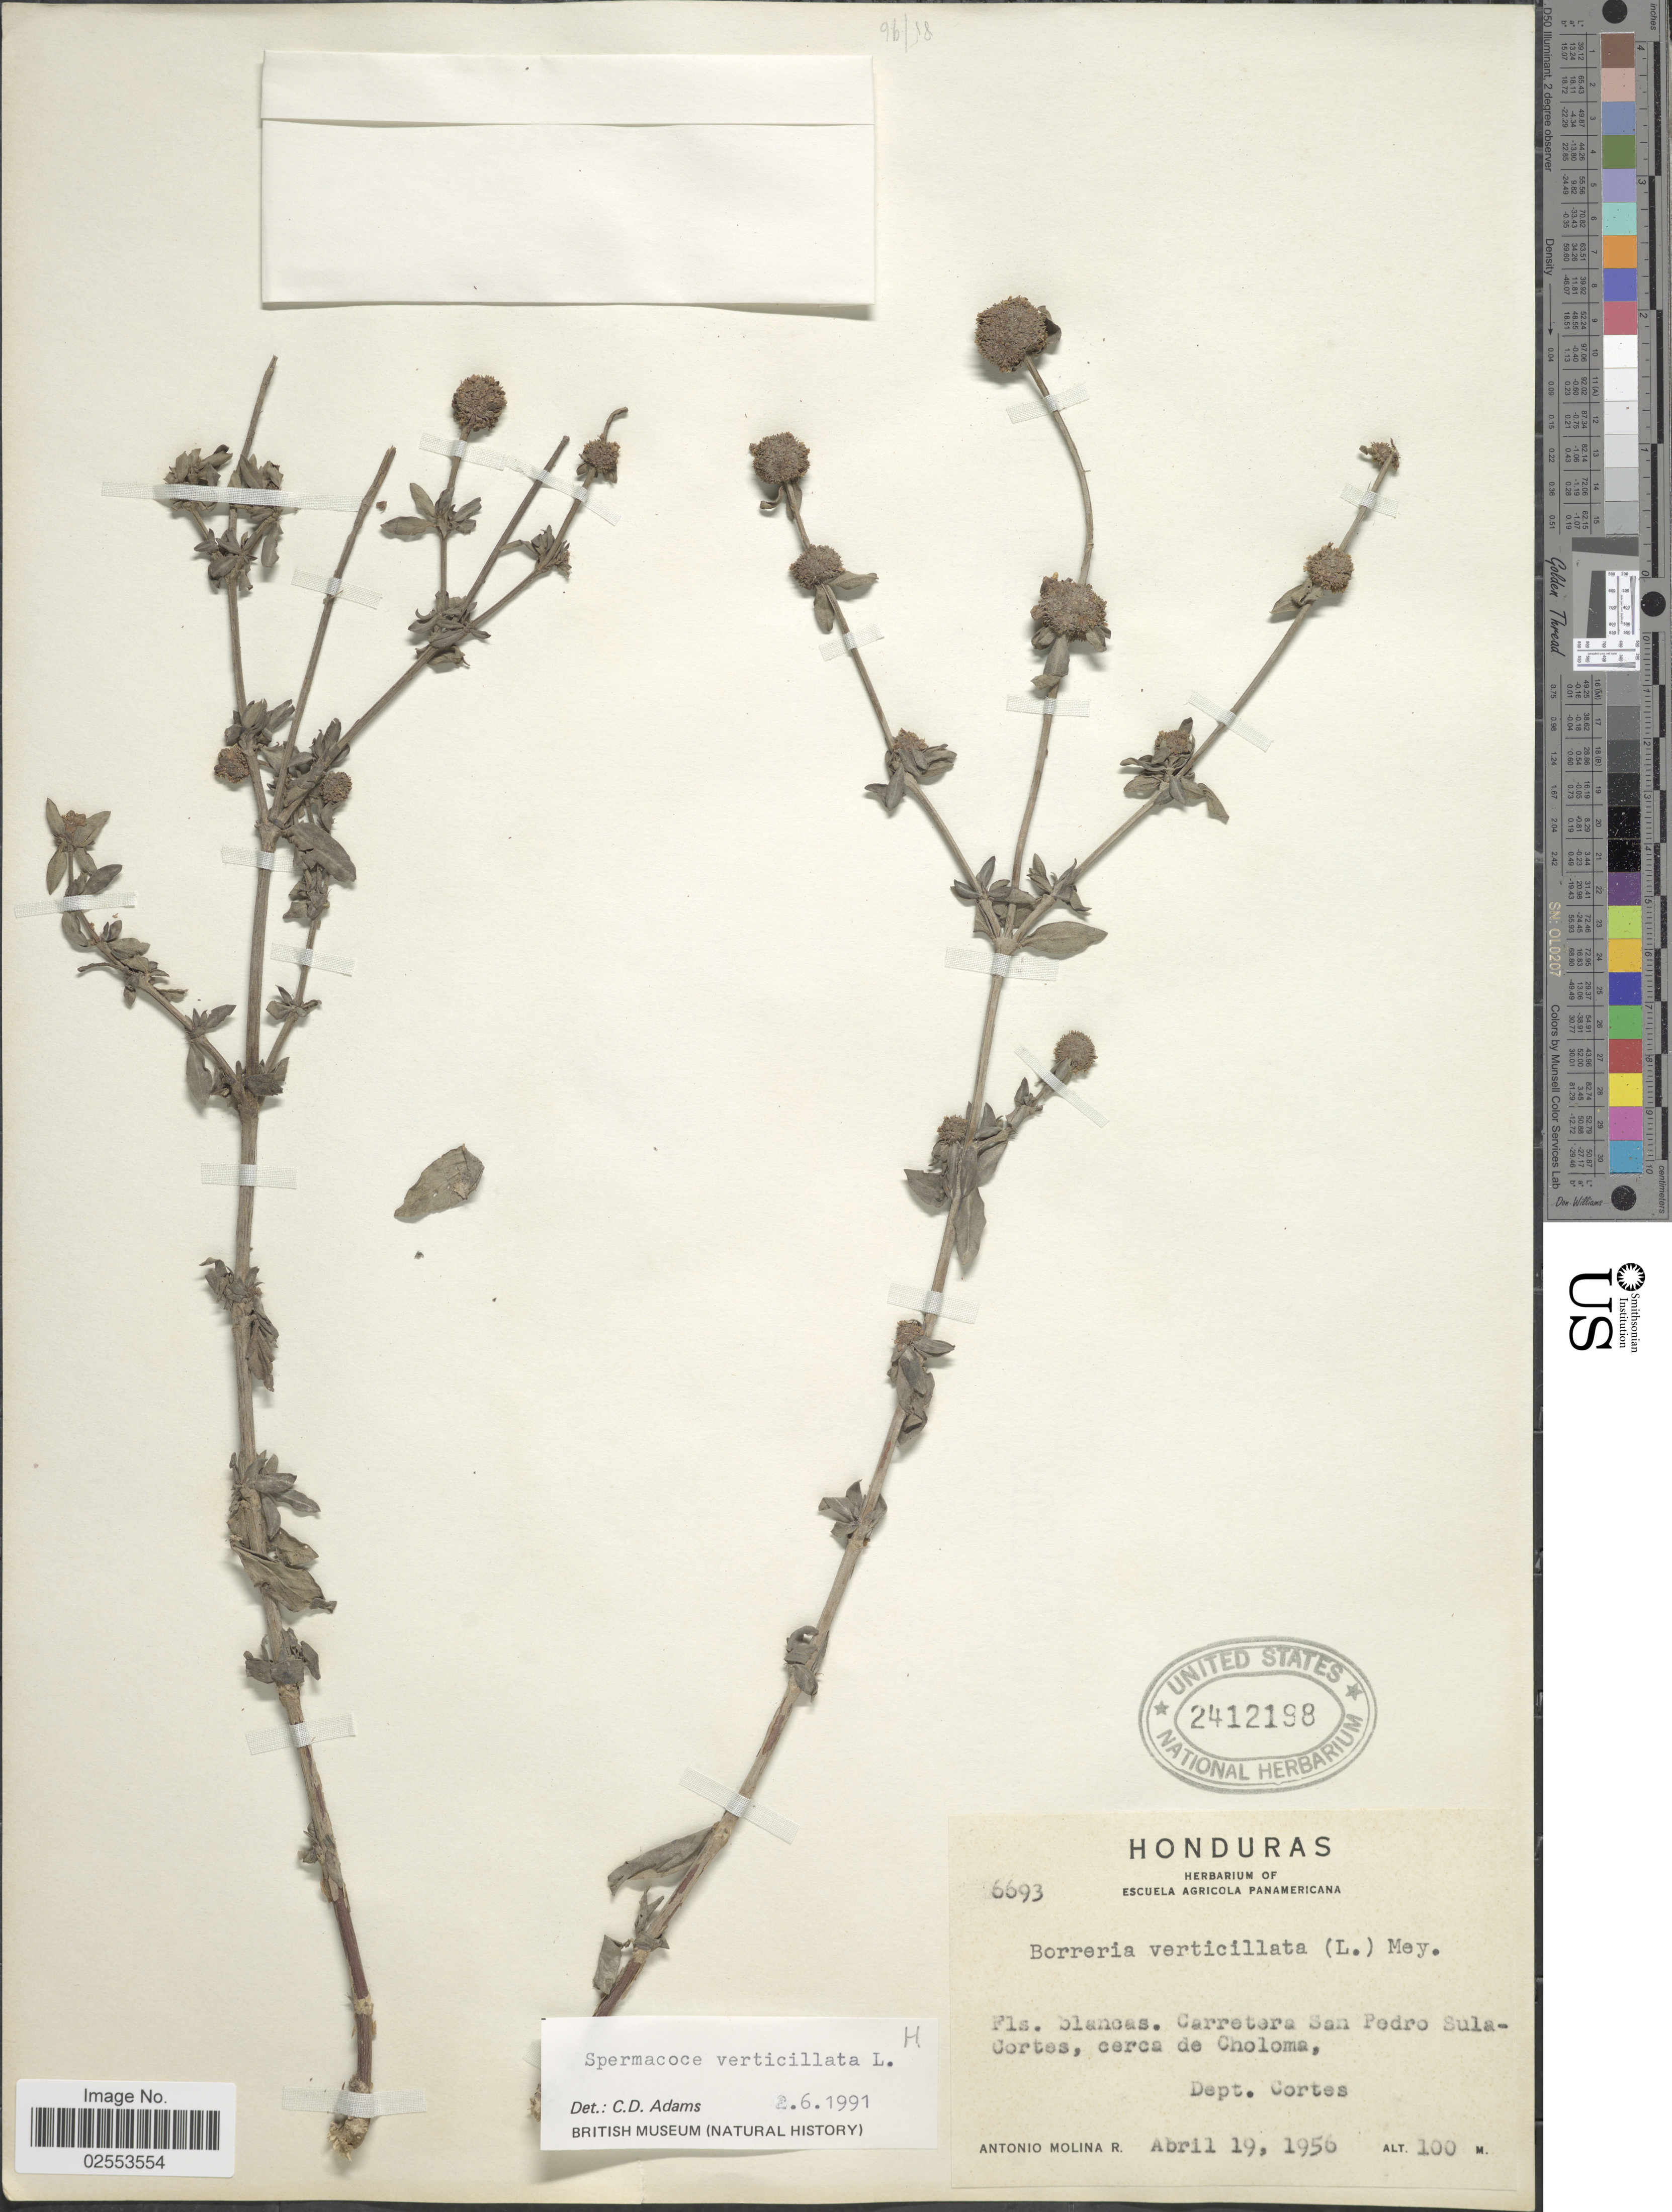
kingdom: Plantae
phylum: Tracheophyta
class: Magnoliopsida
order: Gentianales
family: Rubiaceae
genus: Spermacoce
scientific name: Spermacoce verticillata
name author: L.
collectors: A. Molina R.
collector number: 6693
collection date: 1956-04-19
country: Honduras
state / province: Cortés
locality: Carretera San Pedro Sula-Cortes, cerca de Choloma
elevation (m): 100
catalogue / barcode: US 2412198